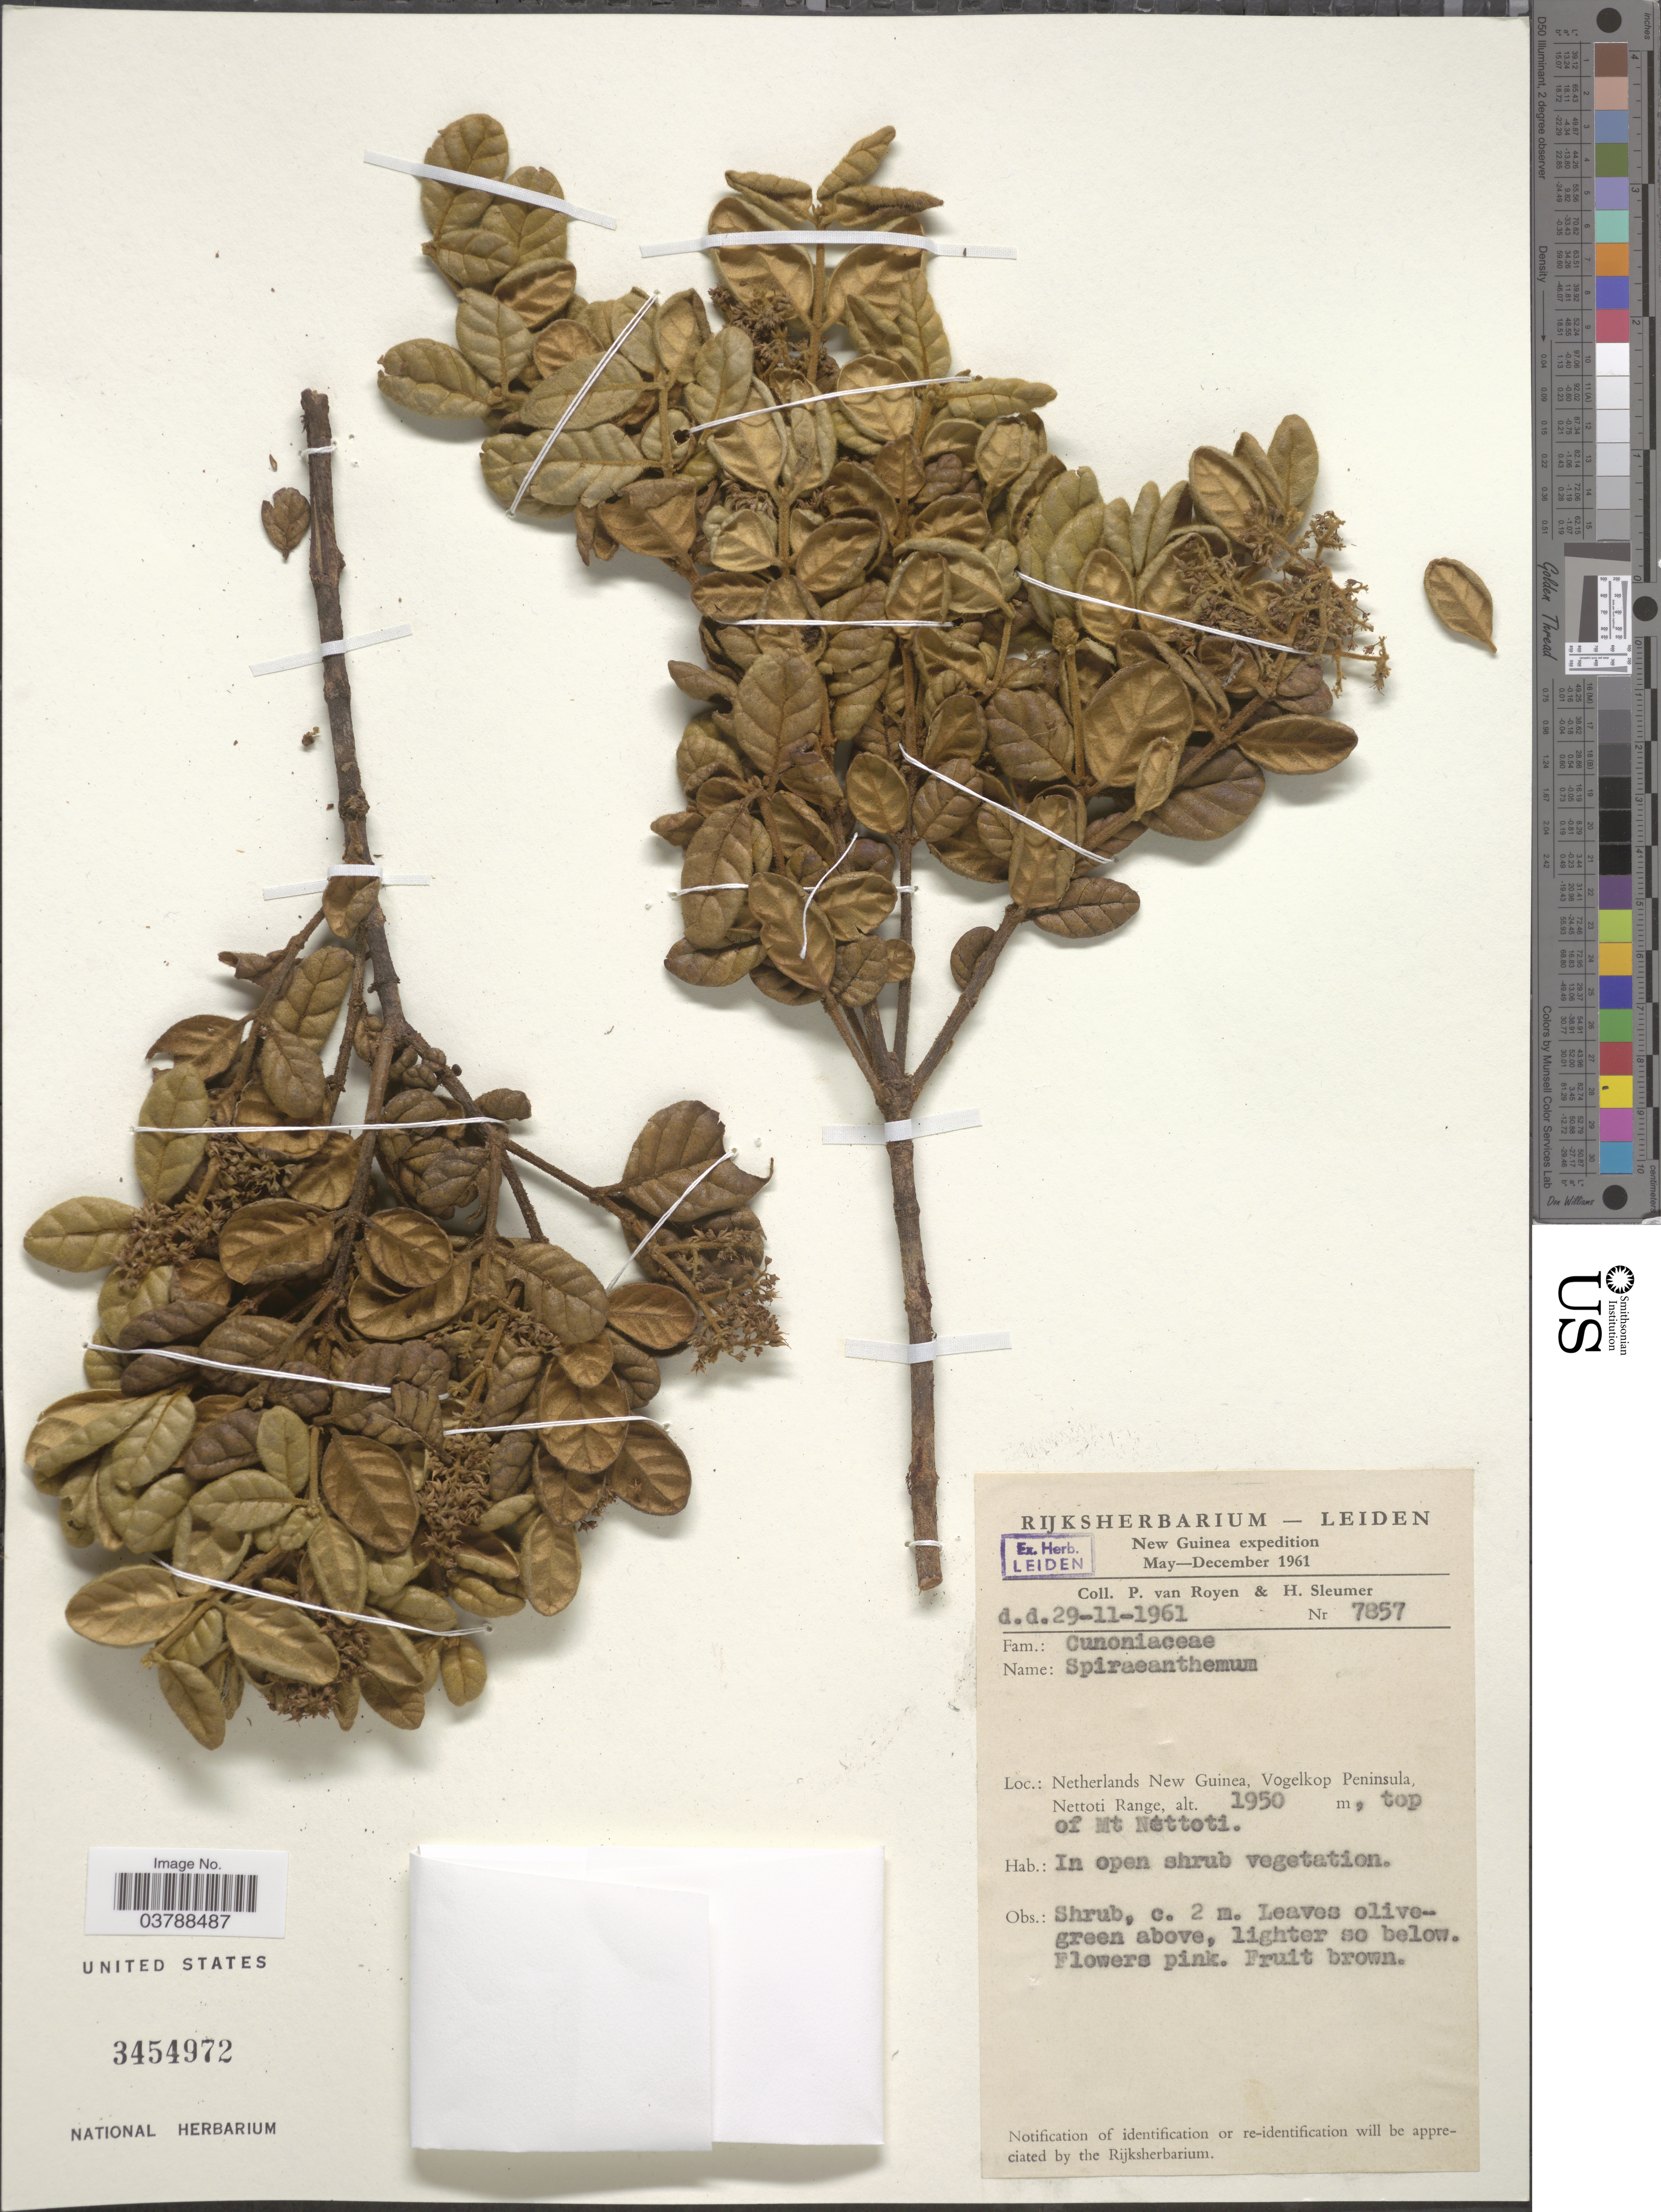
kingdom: Plantae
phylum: Tracheophyta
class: Magnoliopsida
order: Oxalidales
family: Cunoniaceae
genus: Spiraeanthemum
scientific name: Spiraeanthemum sp.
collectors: P. van Royen & H. O. Sleumer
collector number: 7857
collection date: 1961-11-29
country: Indonesia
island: New Guinea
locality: Netherlands New Guinea, Vogelkop Peninsula, Nettoti Range, top of Mt. Nettoti.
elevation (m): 1950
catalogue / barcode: US 3454972